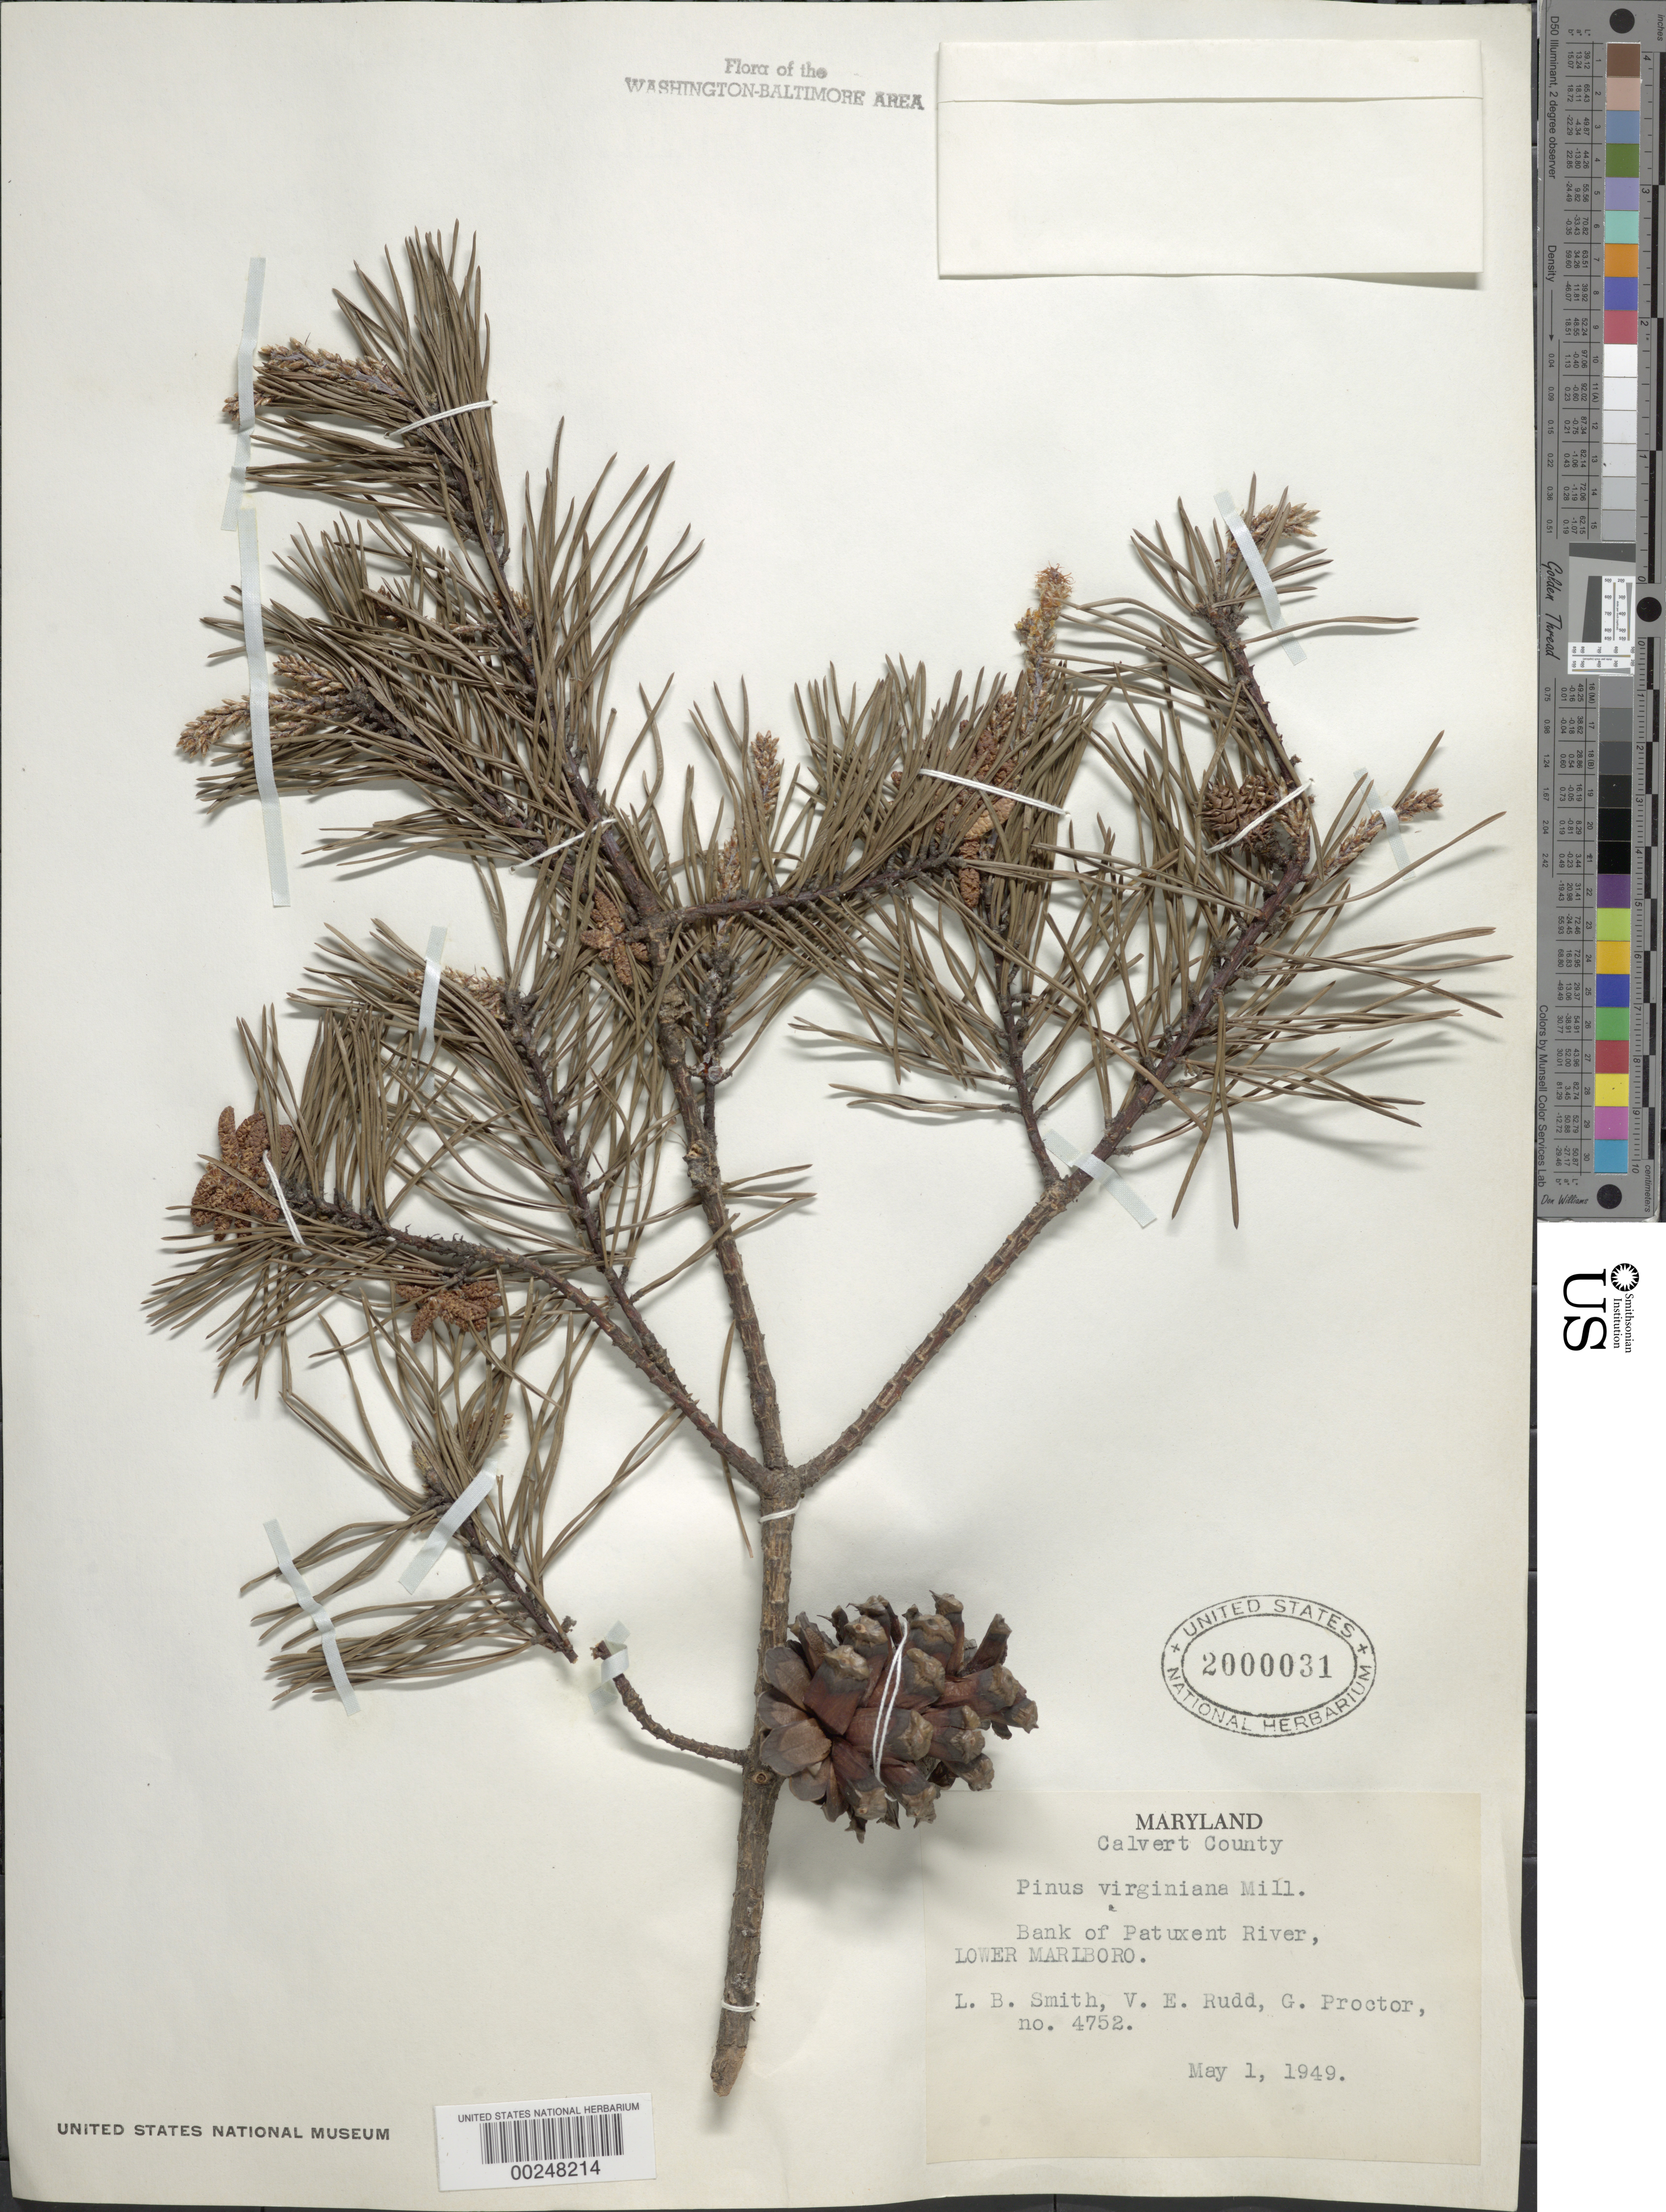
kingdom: Plantae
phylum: Tracheophyta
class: Pinopsida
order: Pinales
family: Pinaceae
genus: Pinus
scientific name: Pinus virginiana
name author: Mill.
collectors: L. Smith, V. E. Rudd & G. R. Proctor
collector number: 4752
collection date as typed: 01 May 1949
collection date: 1949-05-01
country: United States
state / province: Maryland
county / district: Calvert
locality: Bank of Patuxent River, Lower Marlboro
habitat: Bank of river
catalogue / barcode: US 2000031